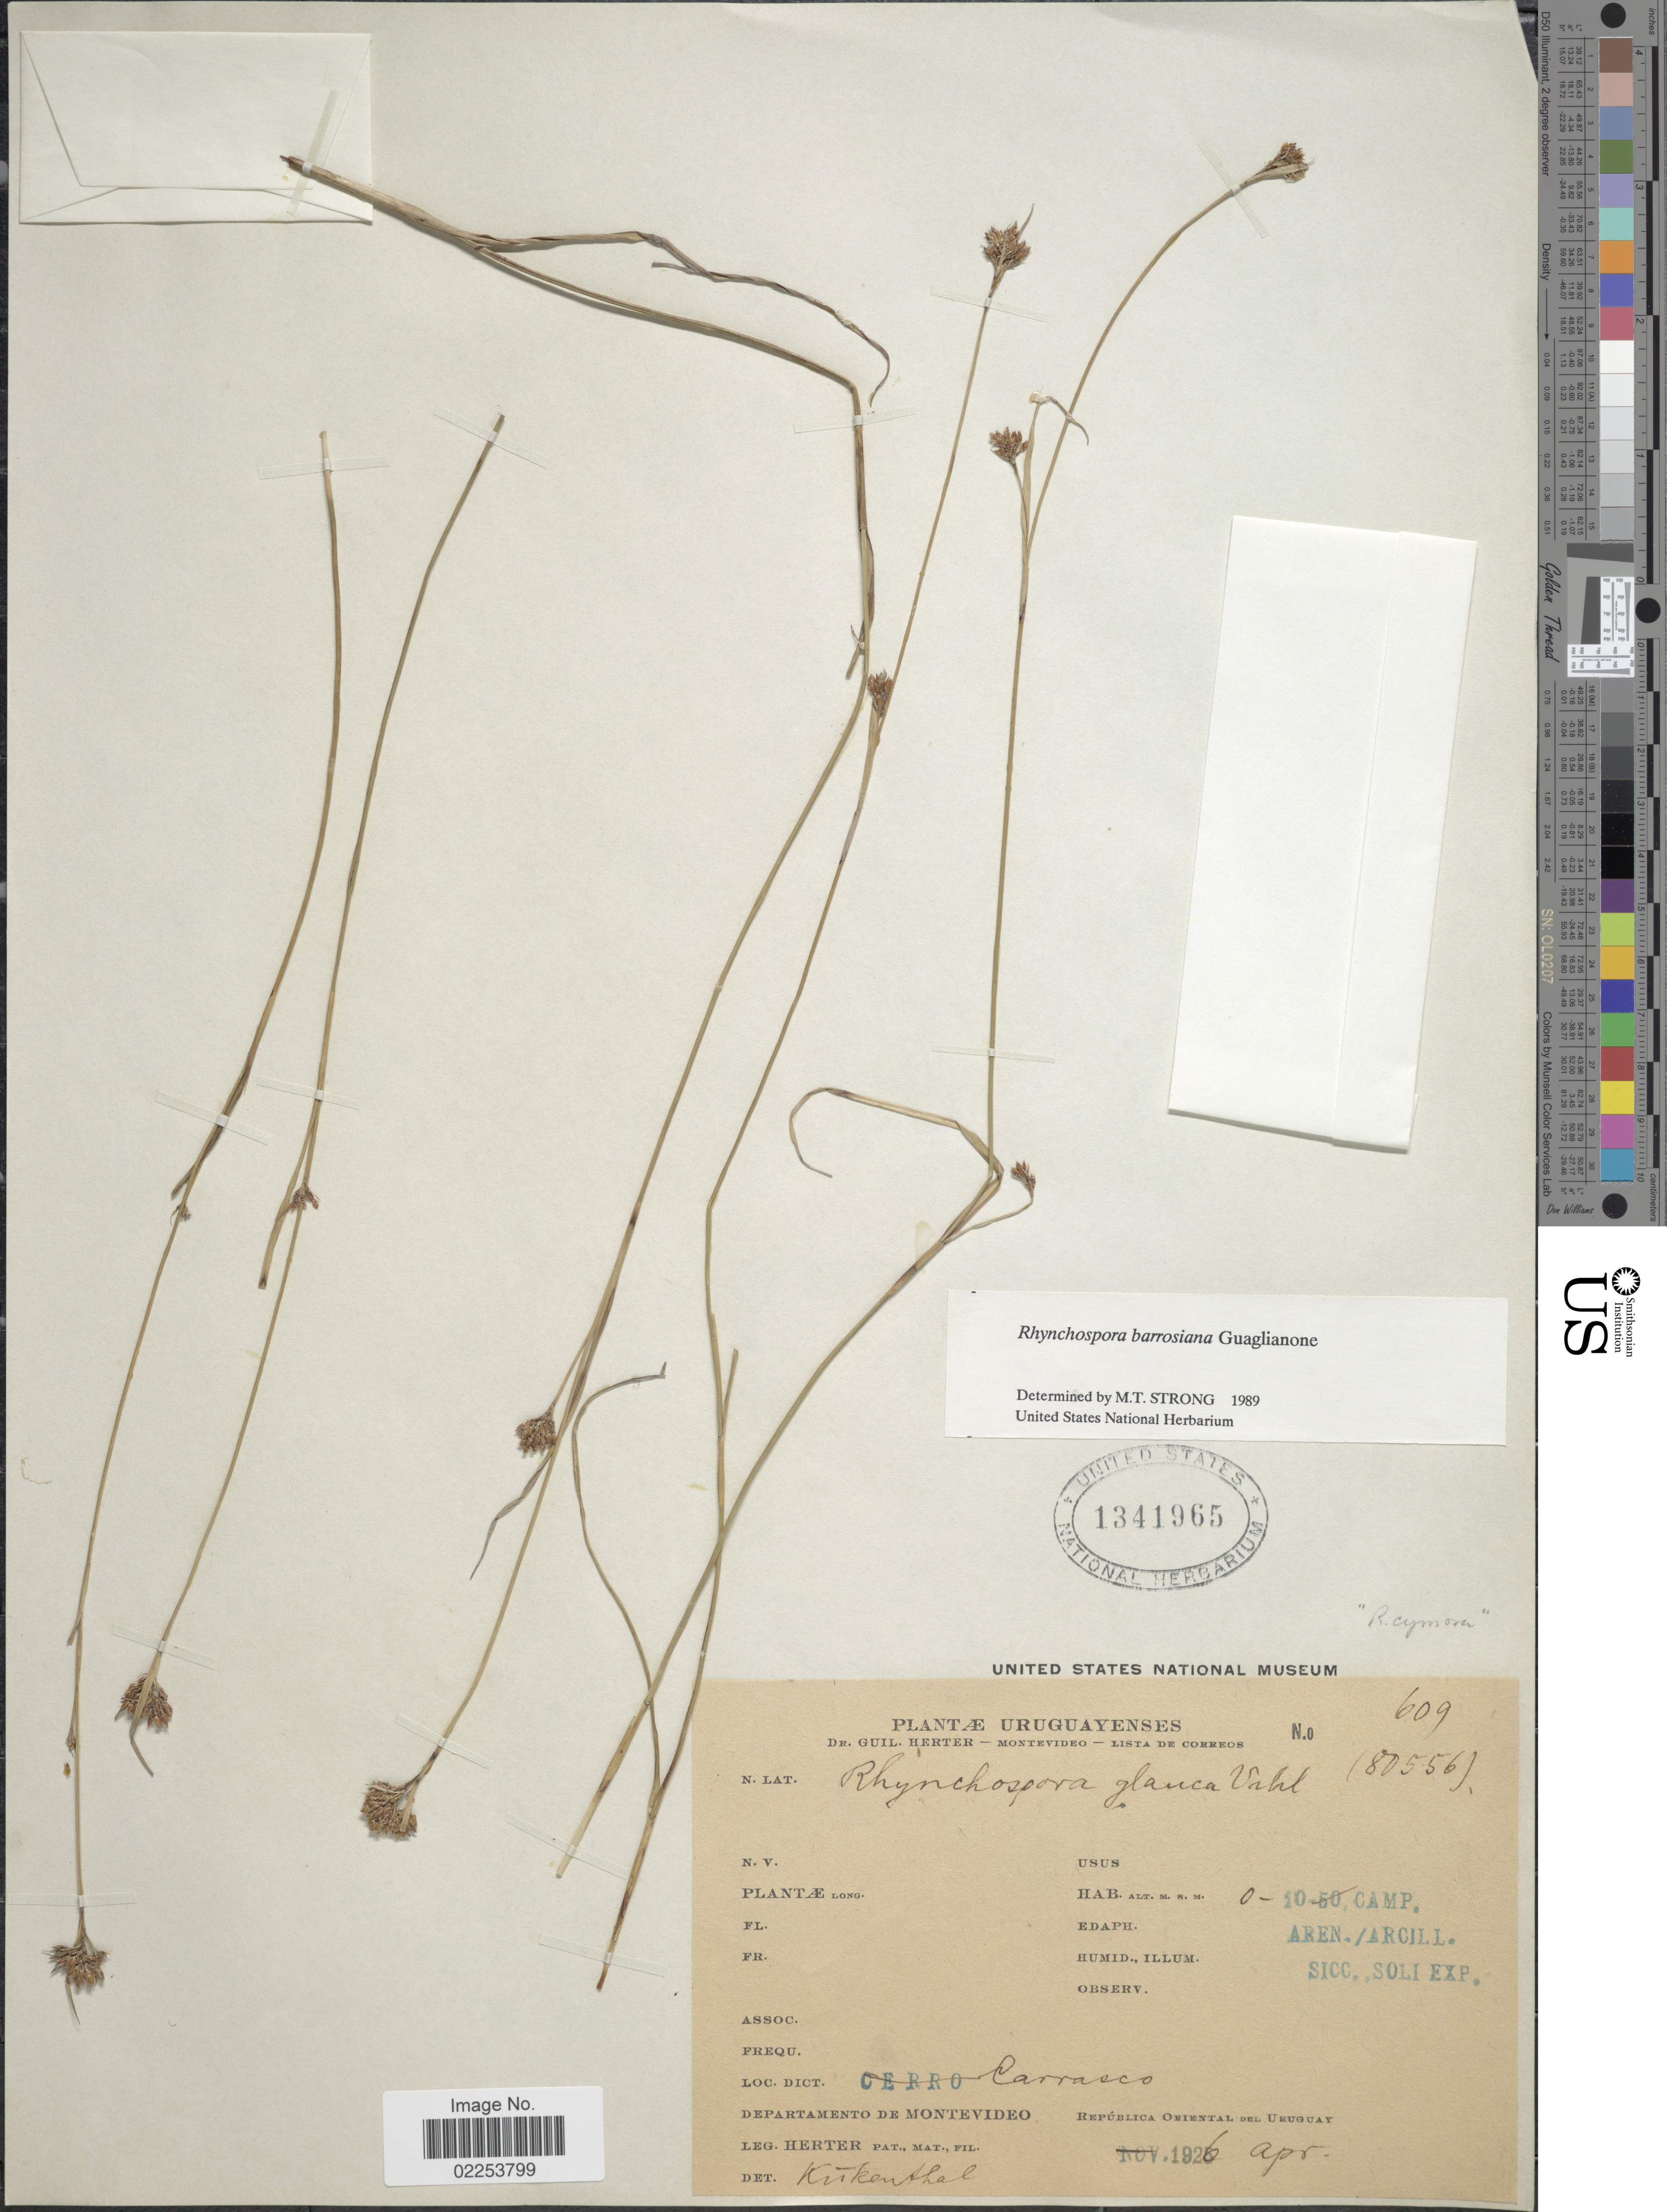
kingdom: Plantae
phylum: Tracheophyta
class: Liliopsida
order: Poales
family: Cyperaceae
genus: Rhynchospora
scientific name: Rhynchospora barrosiana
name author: Guagl.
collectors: G. Herter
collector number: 609/80556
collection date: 1926-04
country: Uruguay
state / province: Montevideo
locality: Carrasco.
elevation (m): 0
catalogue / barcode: US 1341965